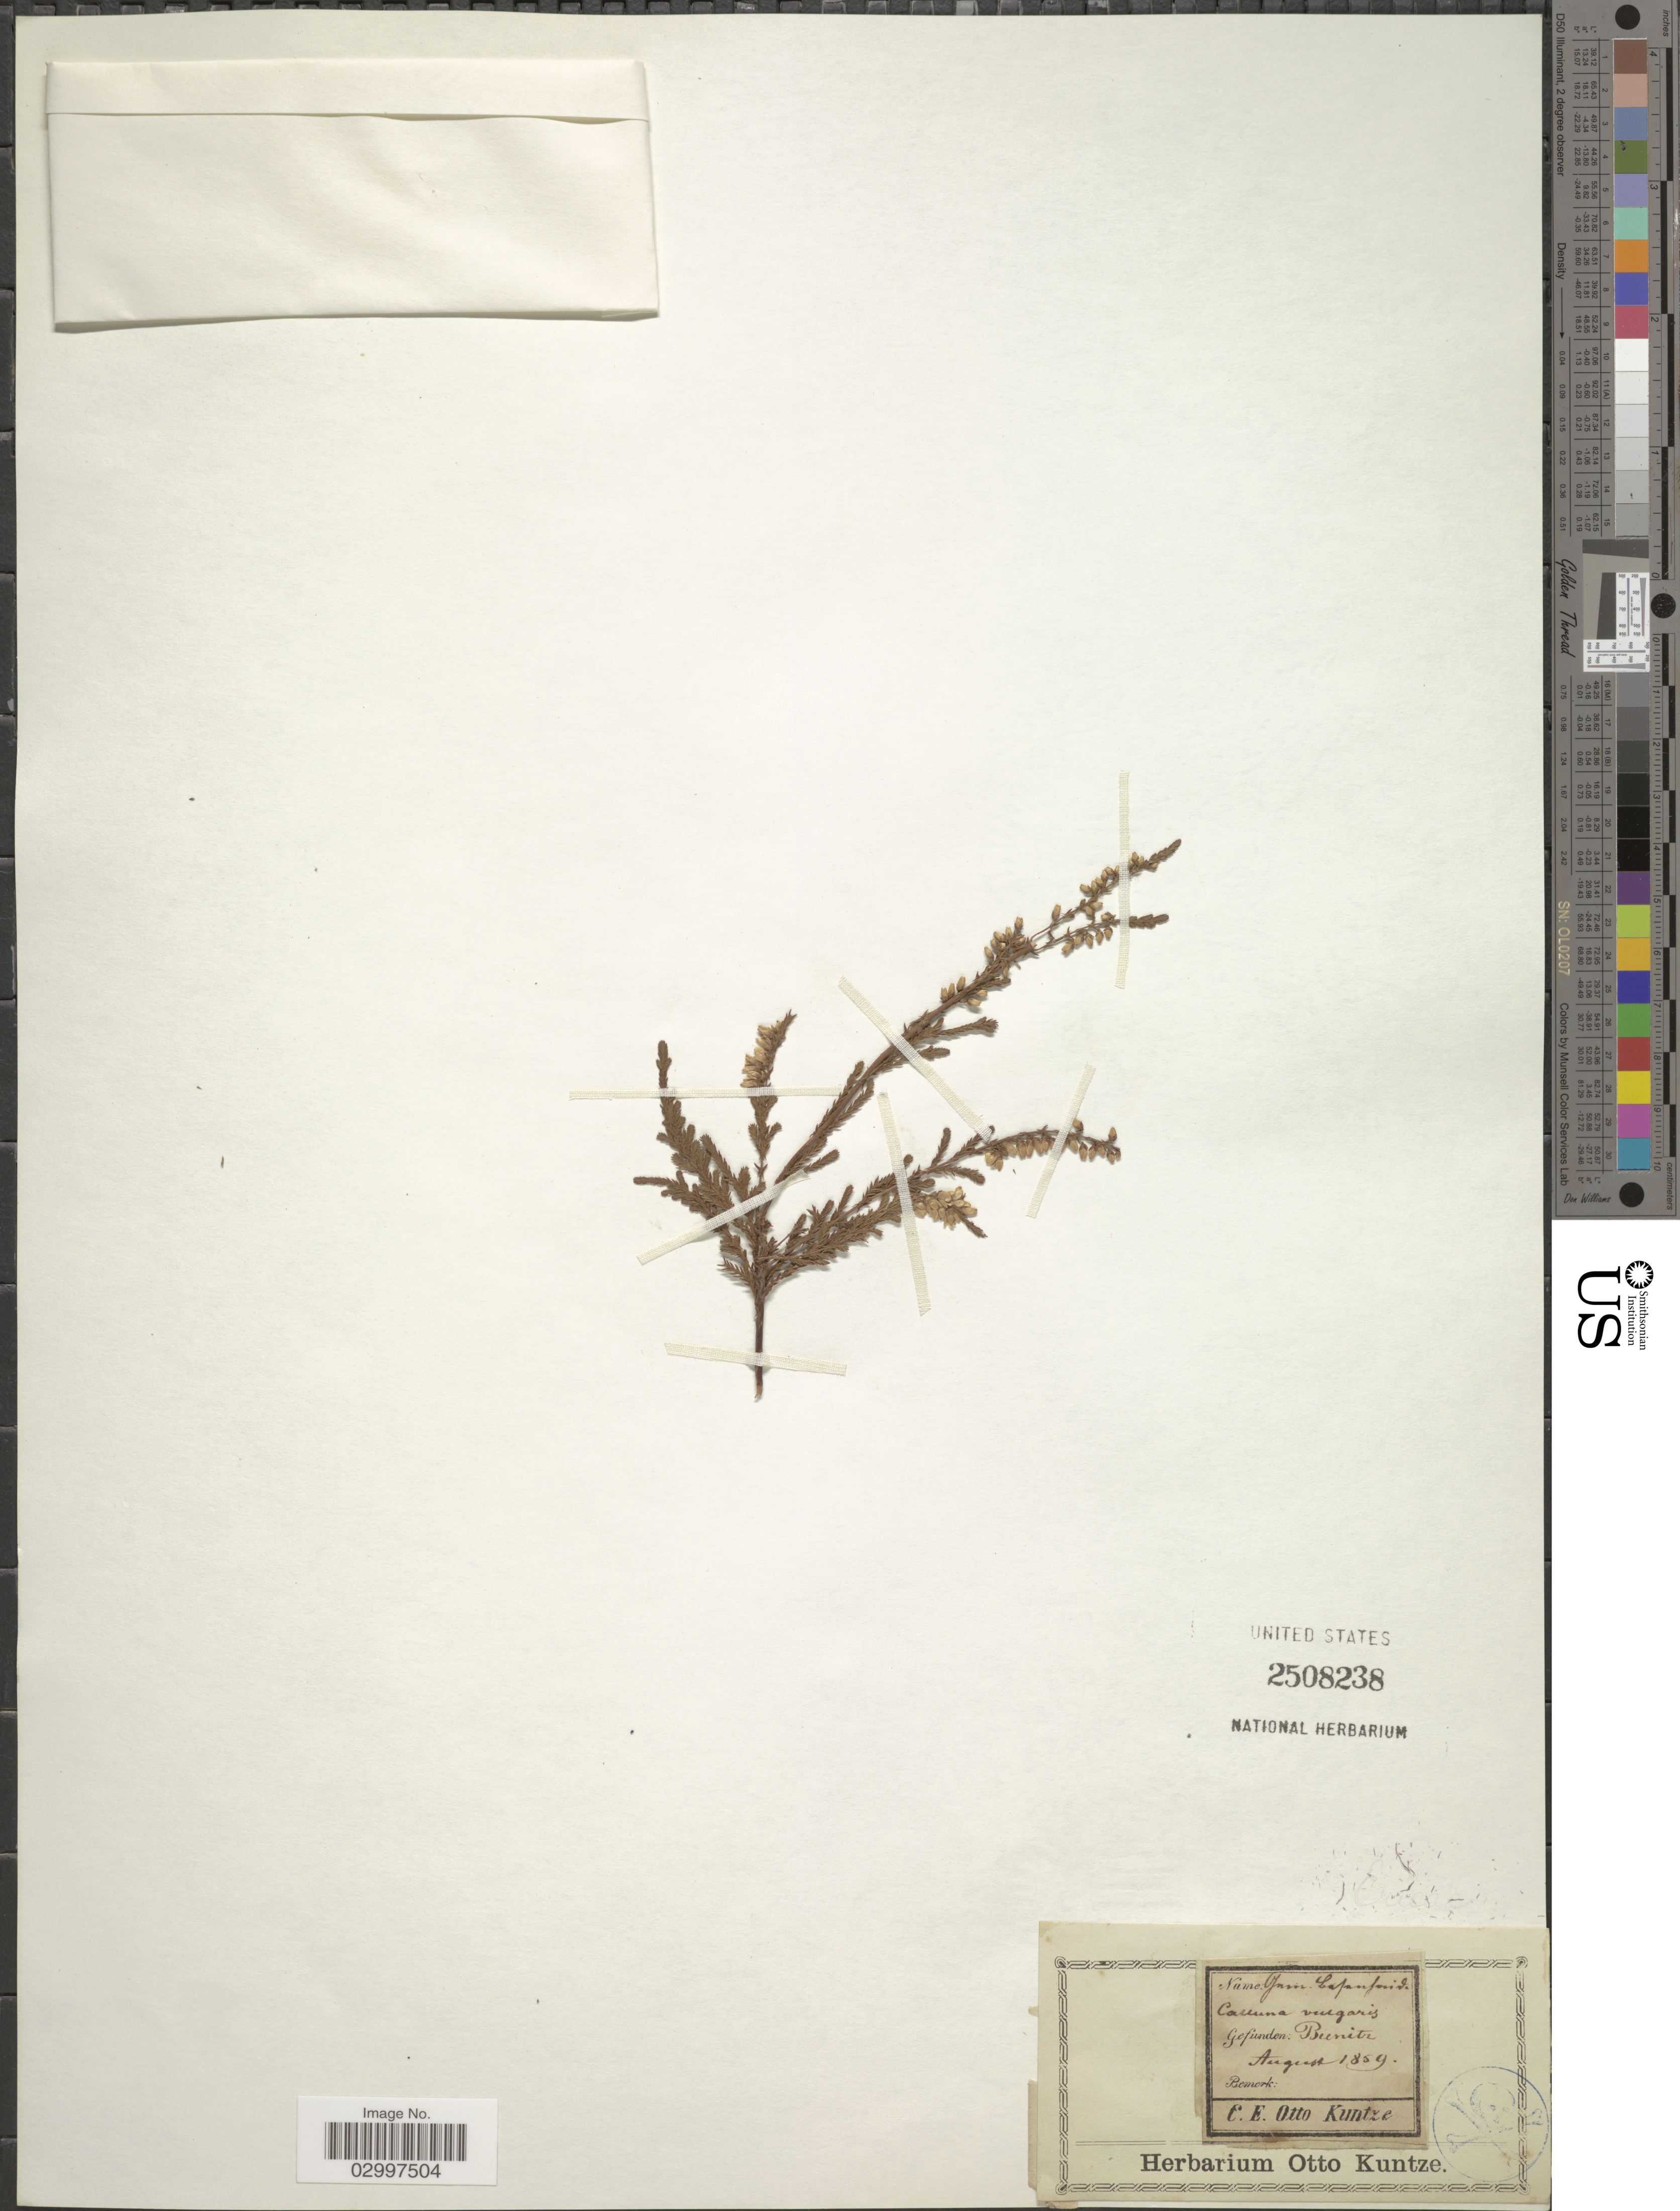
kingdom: Plantae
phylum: Tracheophyta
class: Magnoliopsida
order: Ericales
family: Ericaceae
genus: Calluna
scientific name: Calluna vulgaris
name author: (L.) Hull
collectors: C.E.O. Kuntze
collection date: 1859-08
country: Germany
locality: Bienitz.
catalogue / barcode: US 2508238